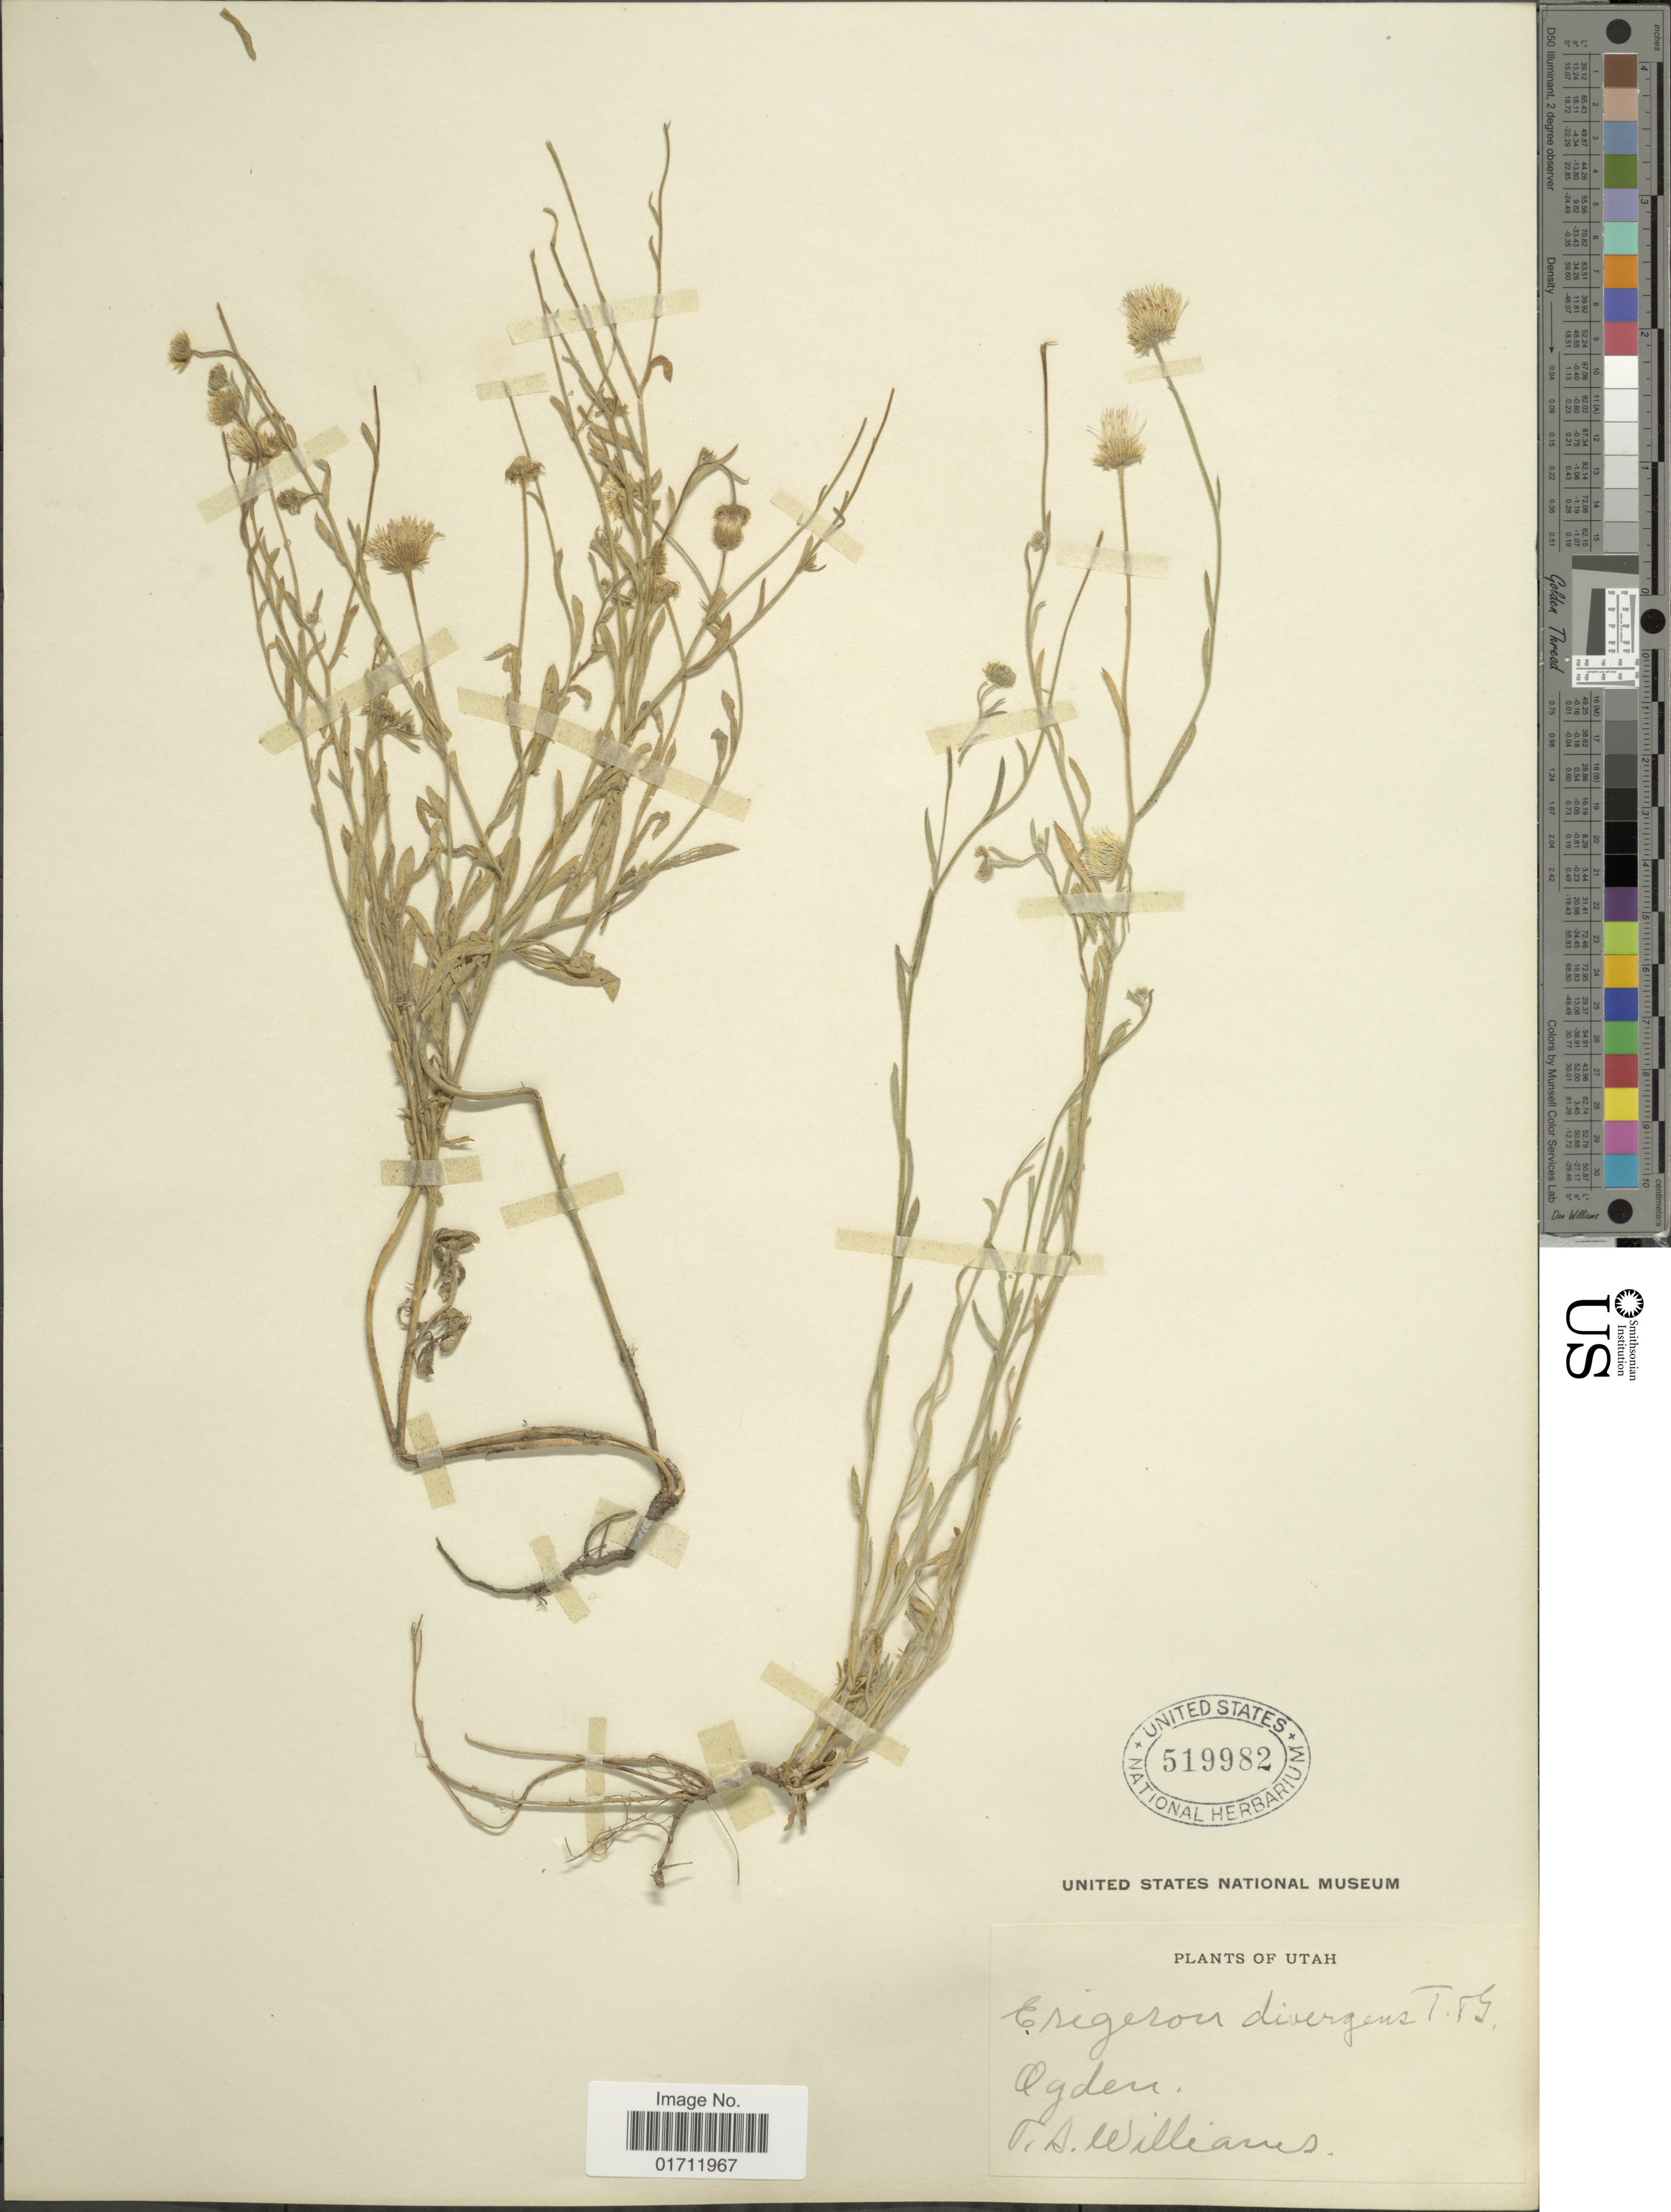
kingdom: Plantae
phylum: Tracheophyta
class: Magnoliopsida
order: Asterales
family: Asteraceae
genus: Erigeron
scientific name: Erigeron divergens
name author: Torr. & A. Gray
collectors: T. S. Williams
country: United States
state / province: Utah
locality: Ogden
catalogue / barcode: US 519982